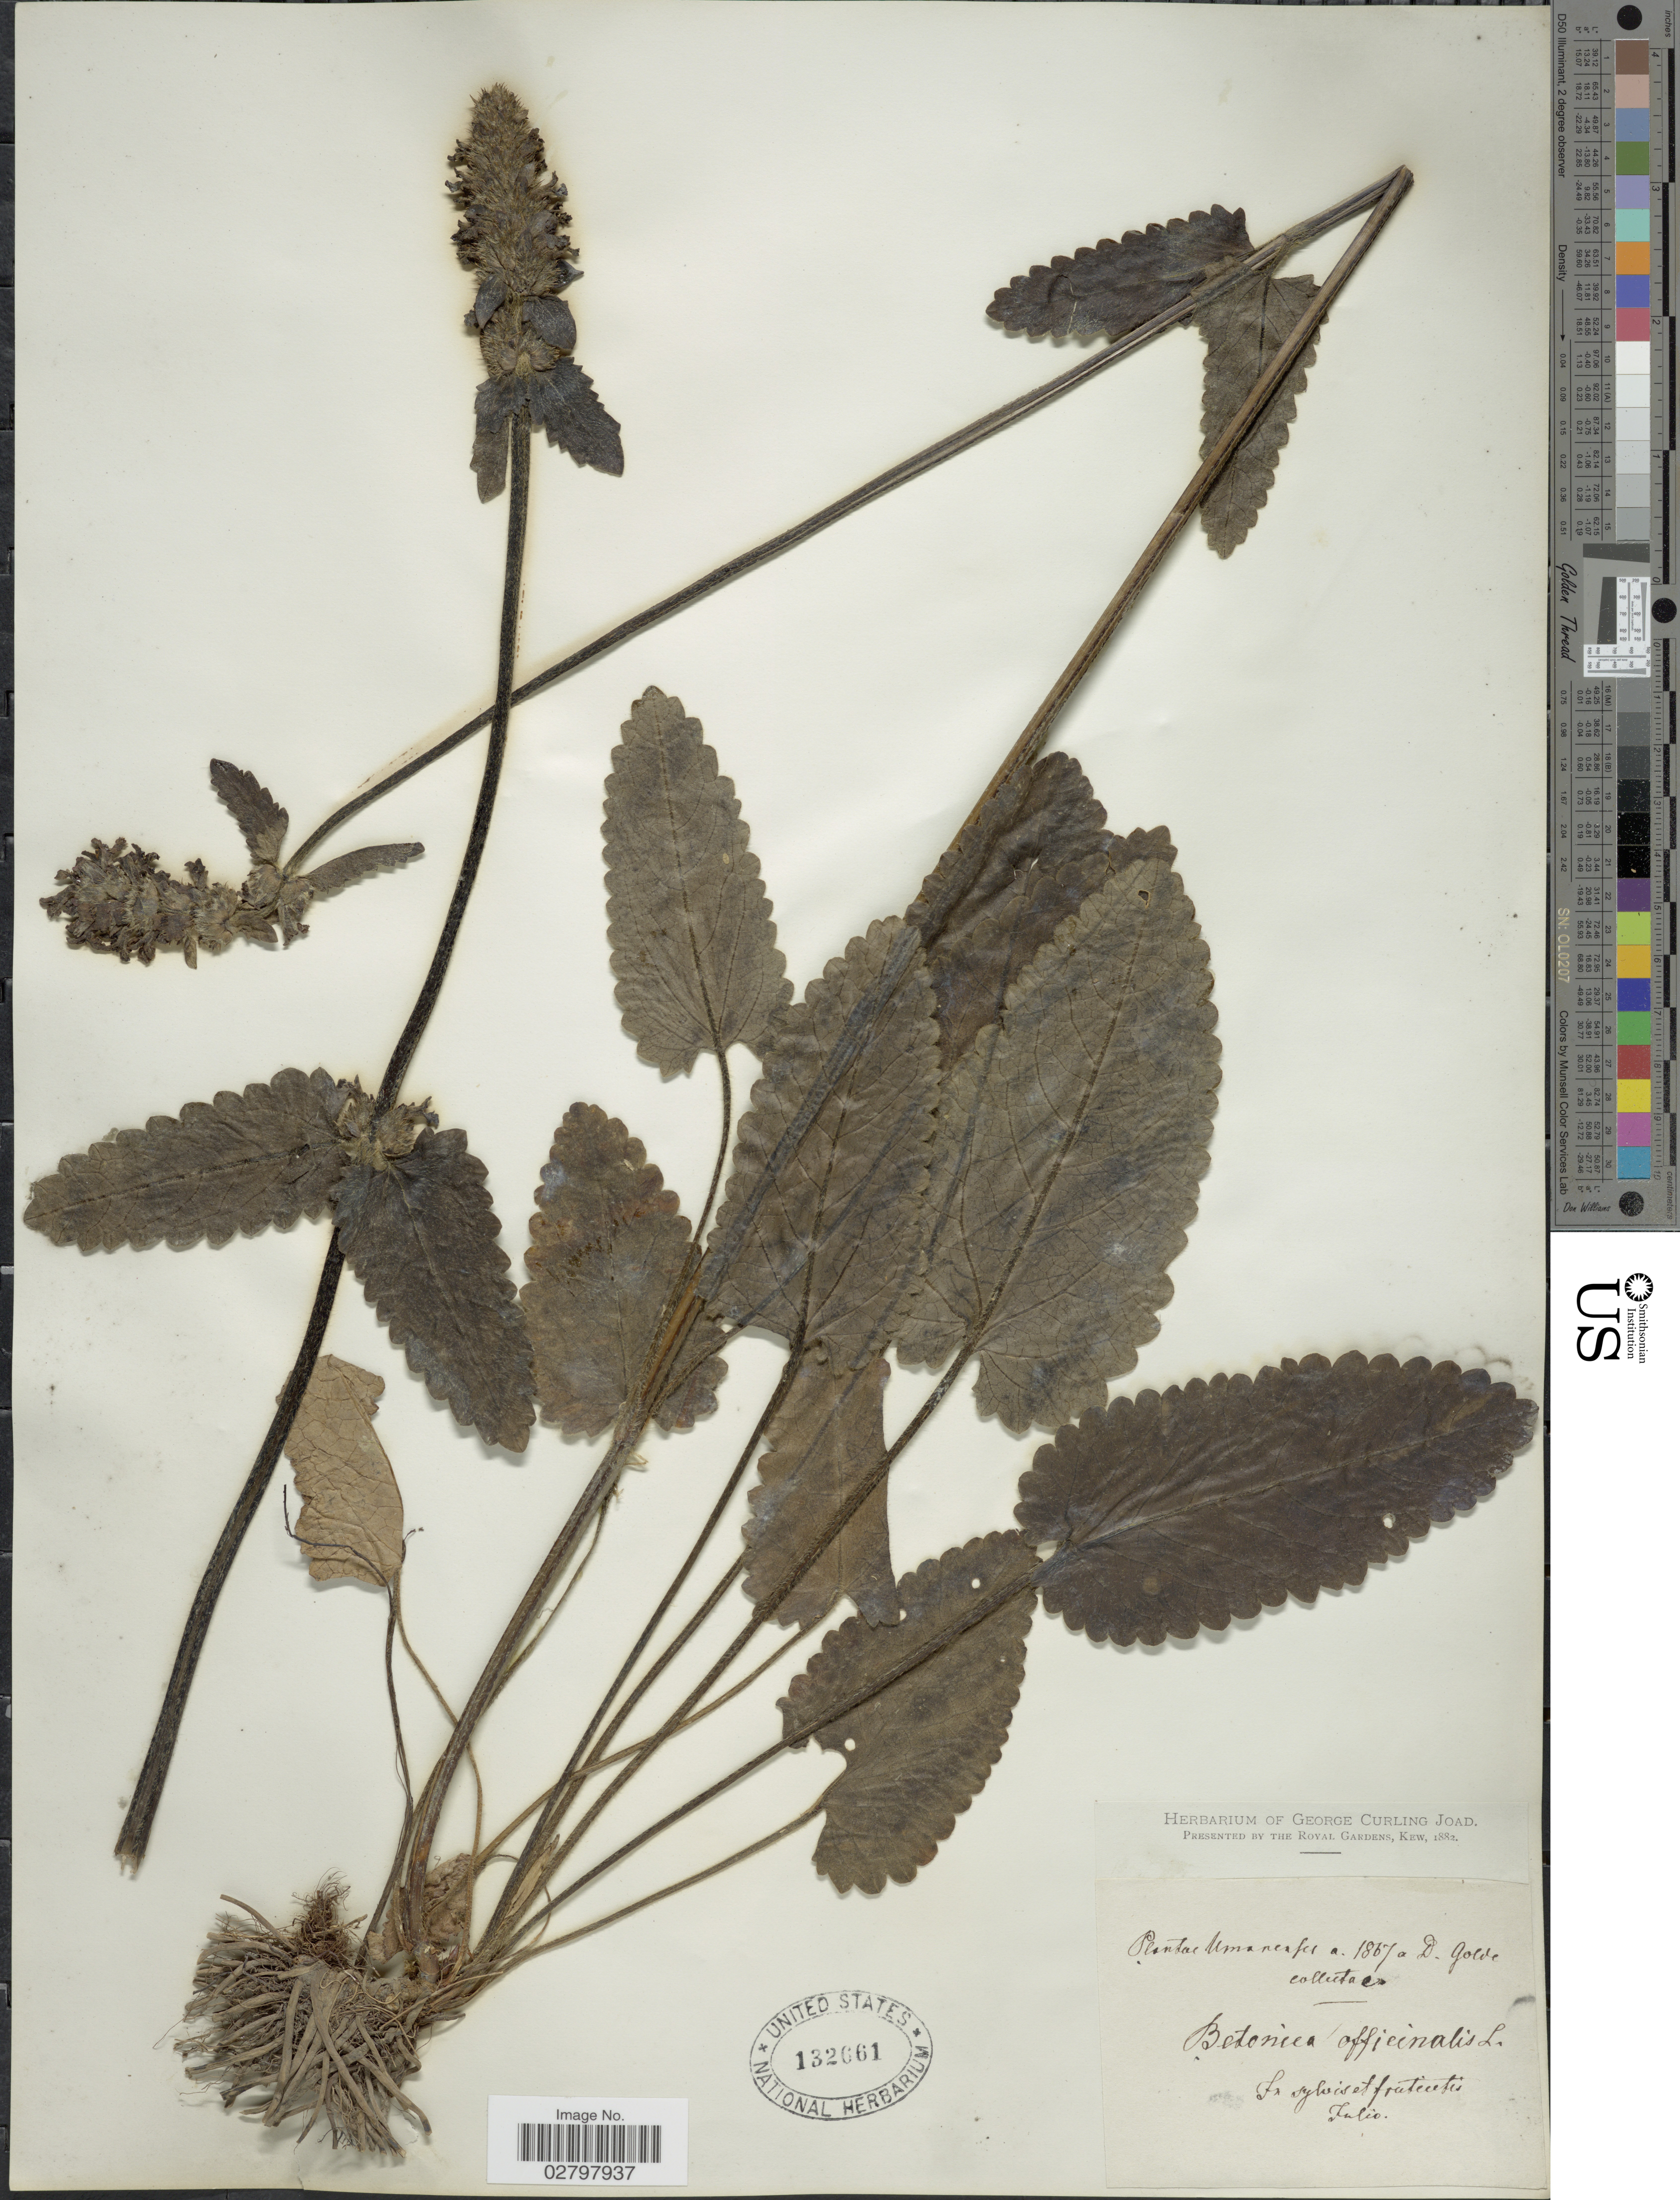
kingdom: Plantae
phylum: Tracheophyta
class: Magnoliopsida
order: Lamiales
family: Lamiaceae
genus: Stachys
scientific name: Stachys officinalis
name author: (L.) Trevis.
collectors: D. Golde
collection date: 1867-07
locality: Umanesfes, In sylvis et frutecetis. [interpreted]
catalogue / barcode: US 132661